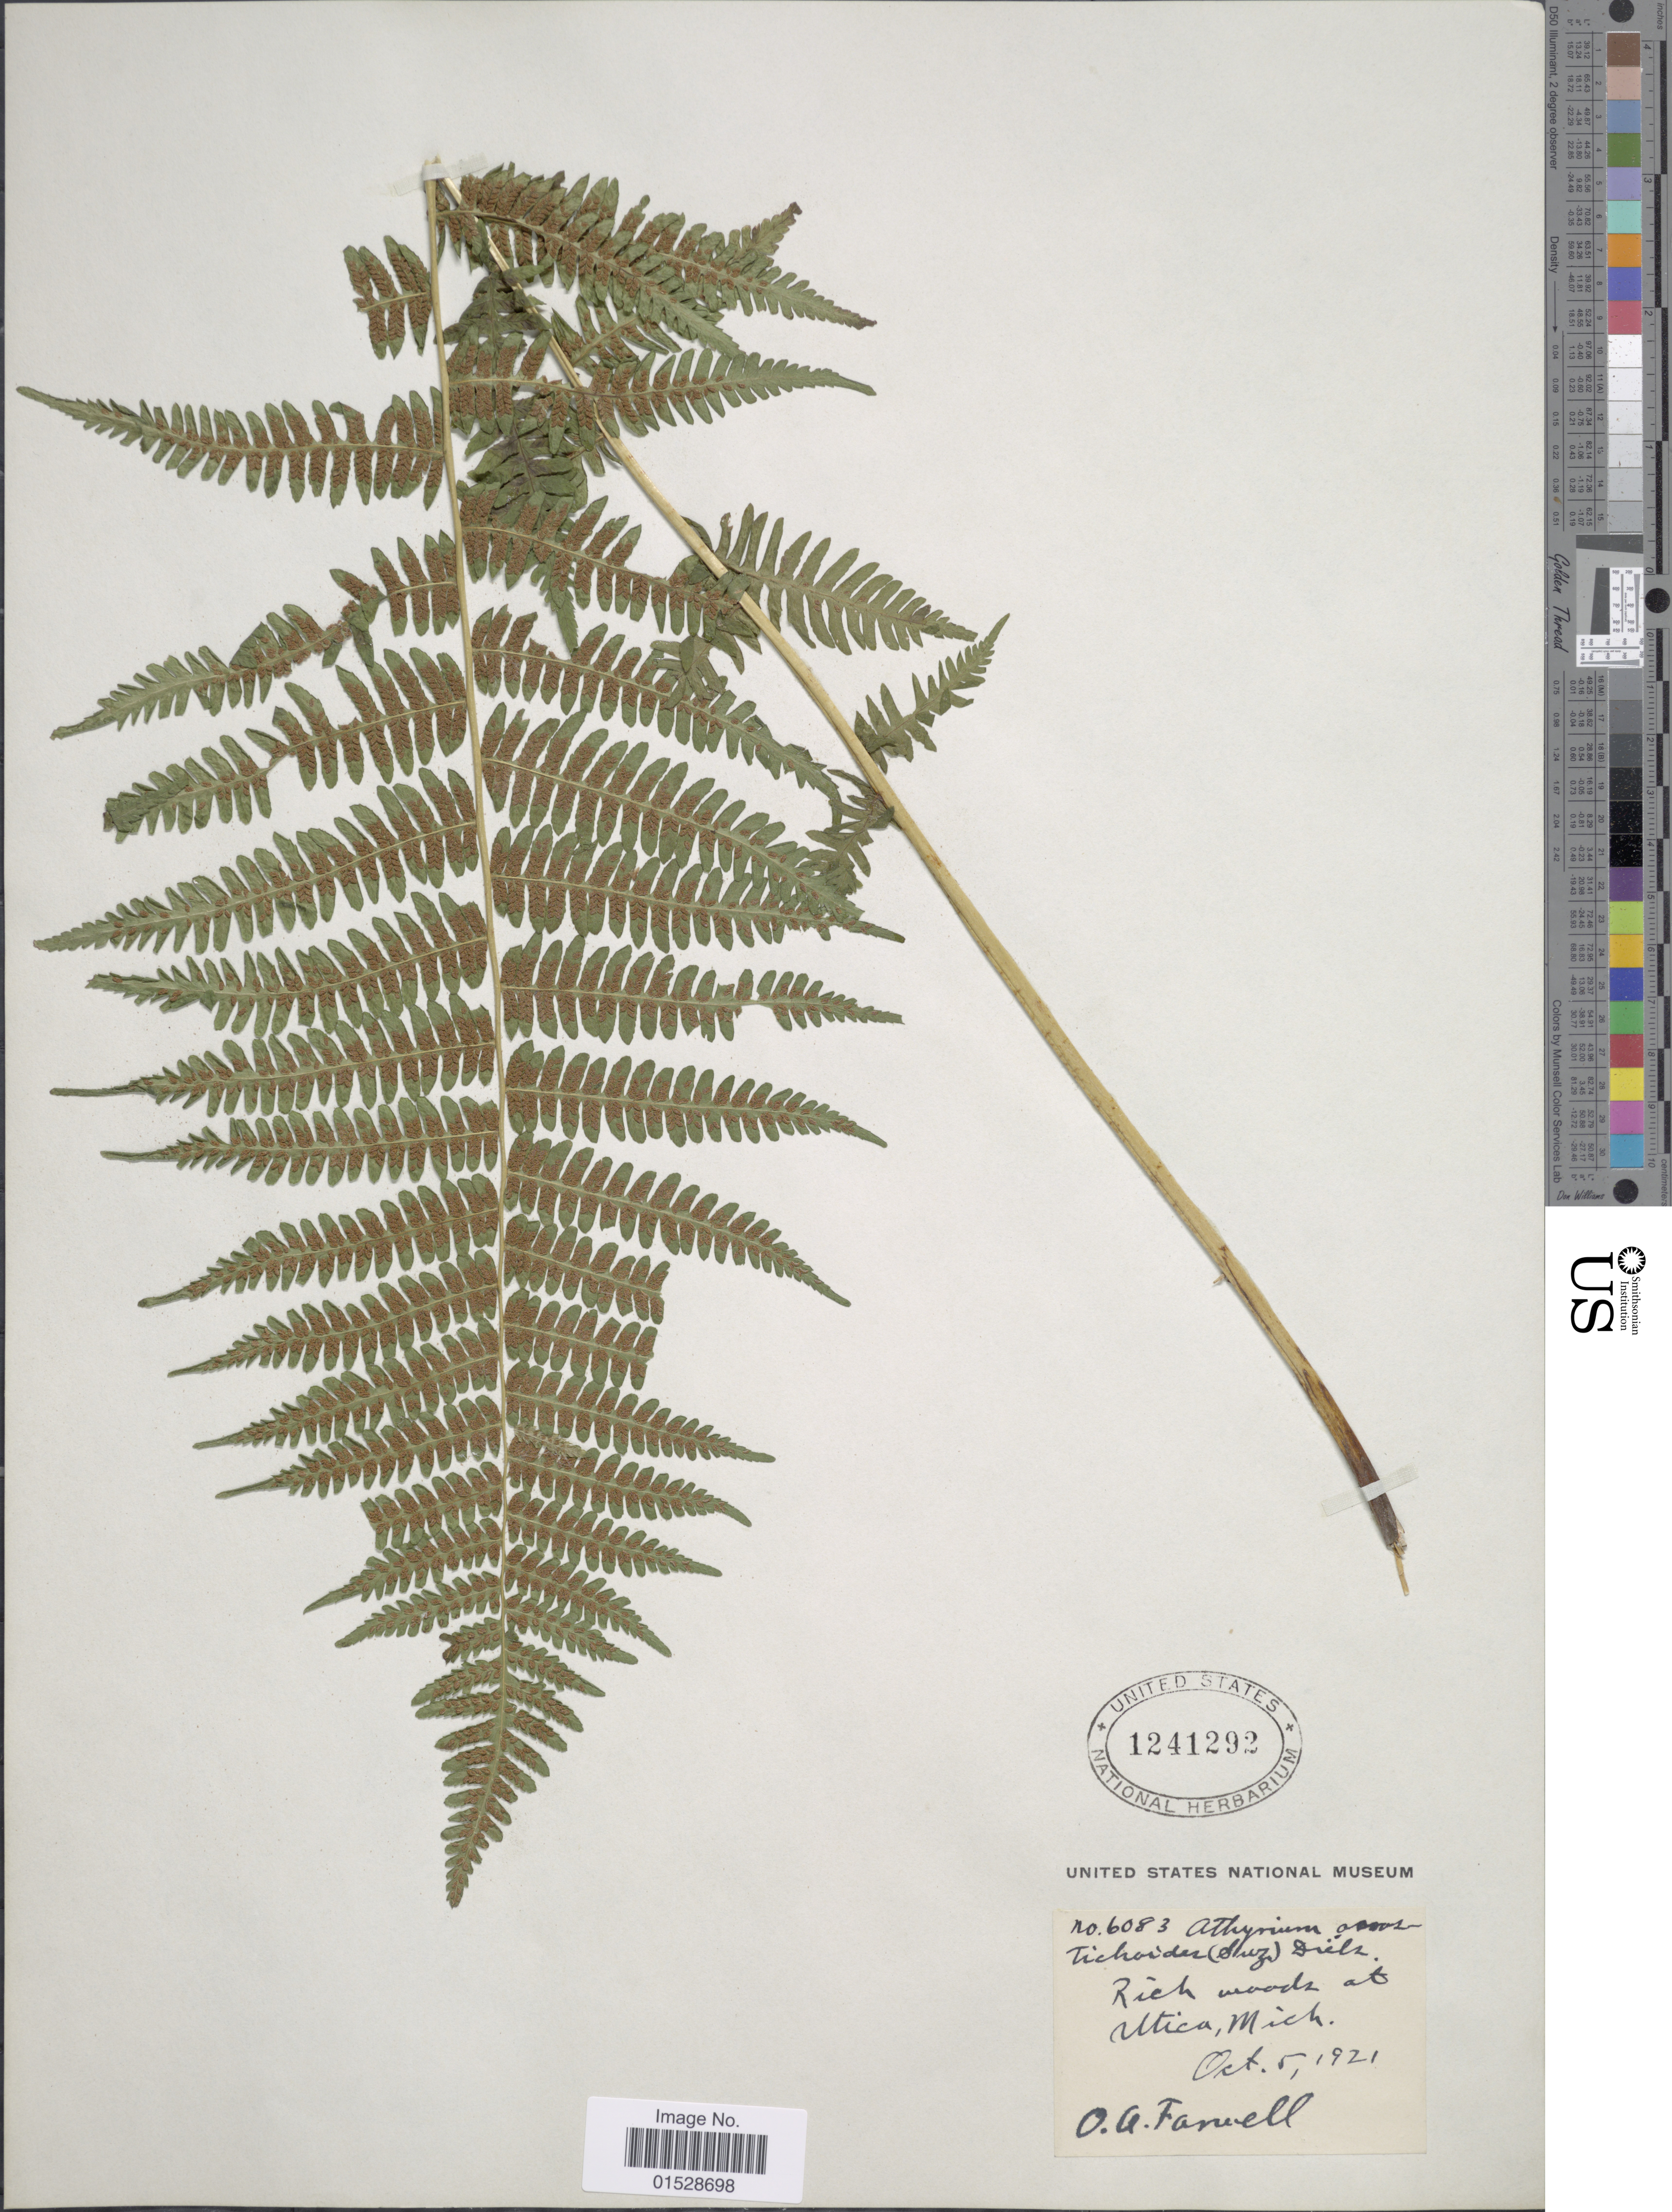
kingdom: Plantae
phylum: Tracheophyta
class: Polypodiopsida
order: Polypodiales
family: Athyriaceae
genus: Deparia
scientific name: Deparia acrostichoides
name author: (Sw.) M. Kato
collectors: O. Farwell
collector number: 6083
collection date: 1921-10-05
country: United States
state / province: Michigan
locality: Rich woods at Utica, Mich.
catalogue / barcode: US 1241292